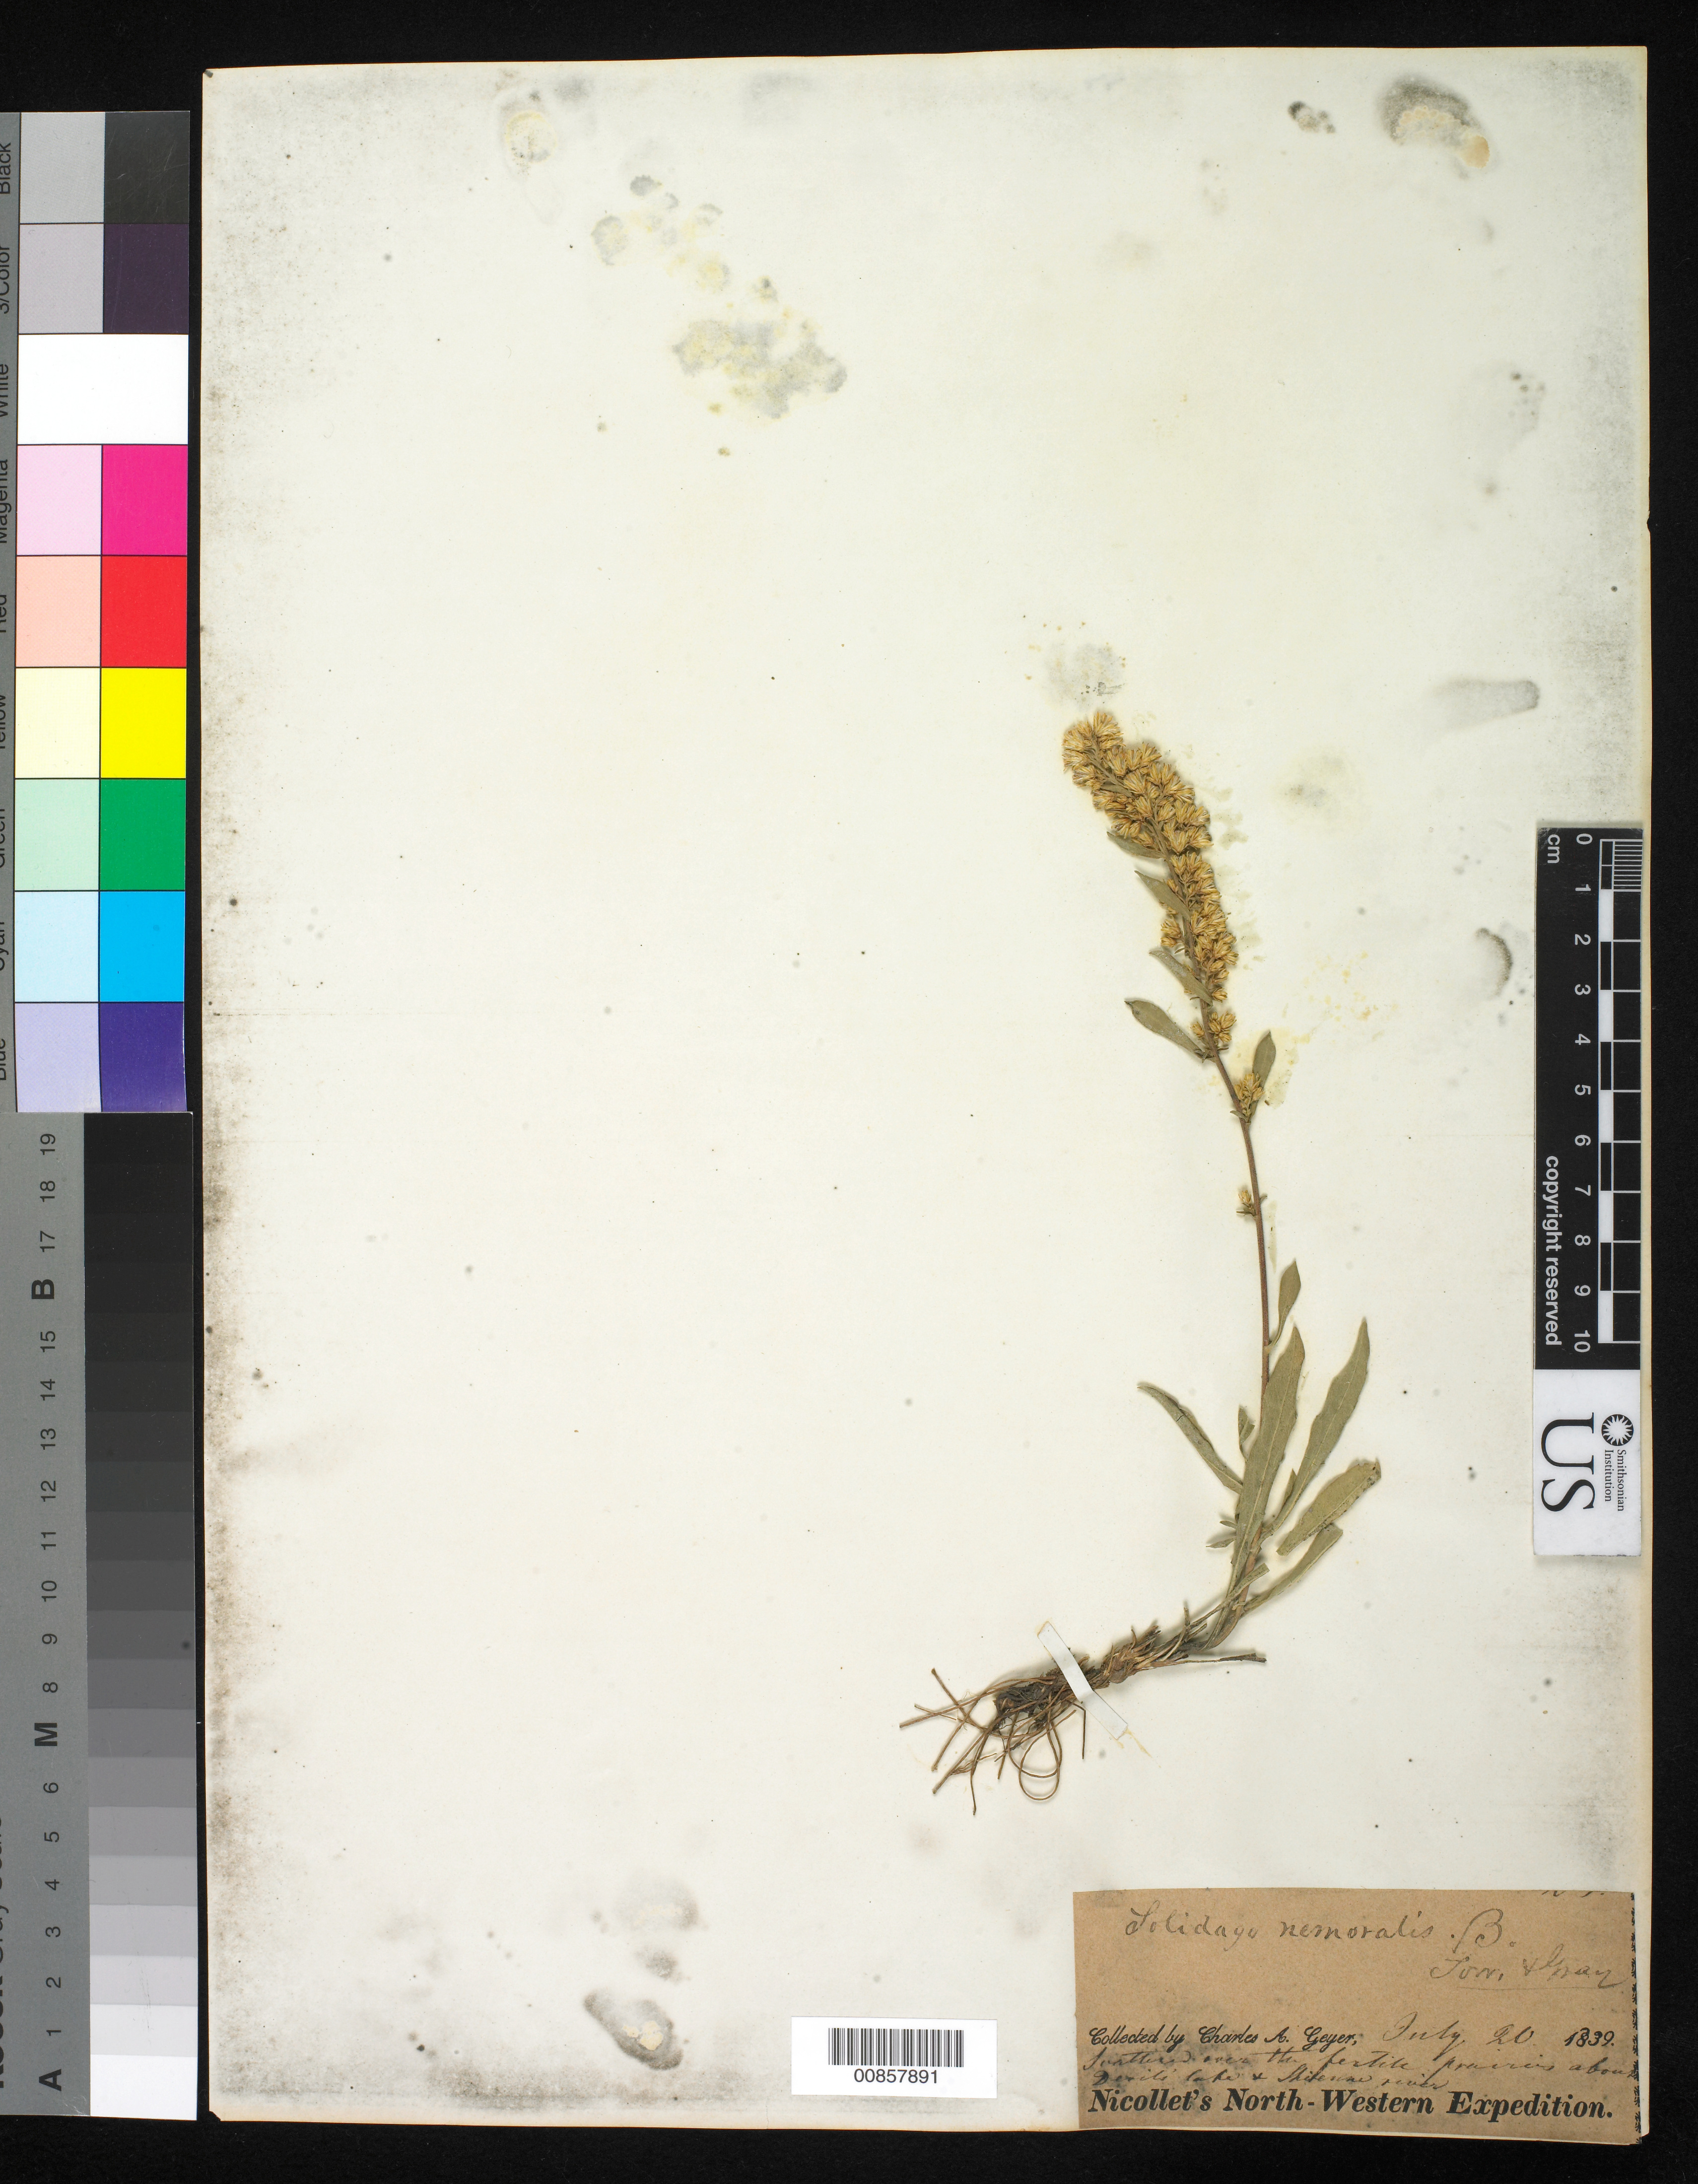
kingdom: Plantae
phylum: Tracheophyta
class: Magnoliopsida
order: Asterales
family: Asteraceae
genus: Solidago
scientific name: Solidago nemoralis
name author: Aiton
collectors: C. A. Geyer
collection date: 1839-07-20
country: United States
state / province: North Dakota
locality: About Devil's Lake and Shienne River.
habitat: Scattered over fertile prairies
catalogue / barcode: US 99035